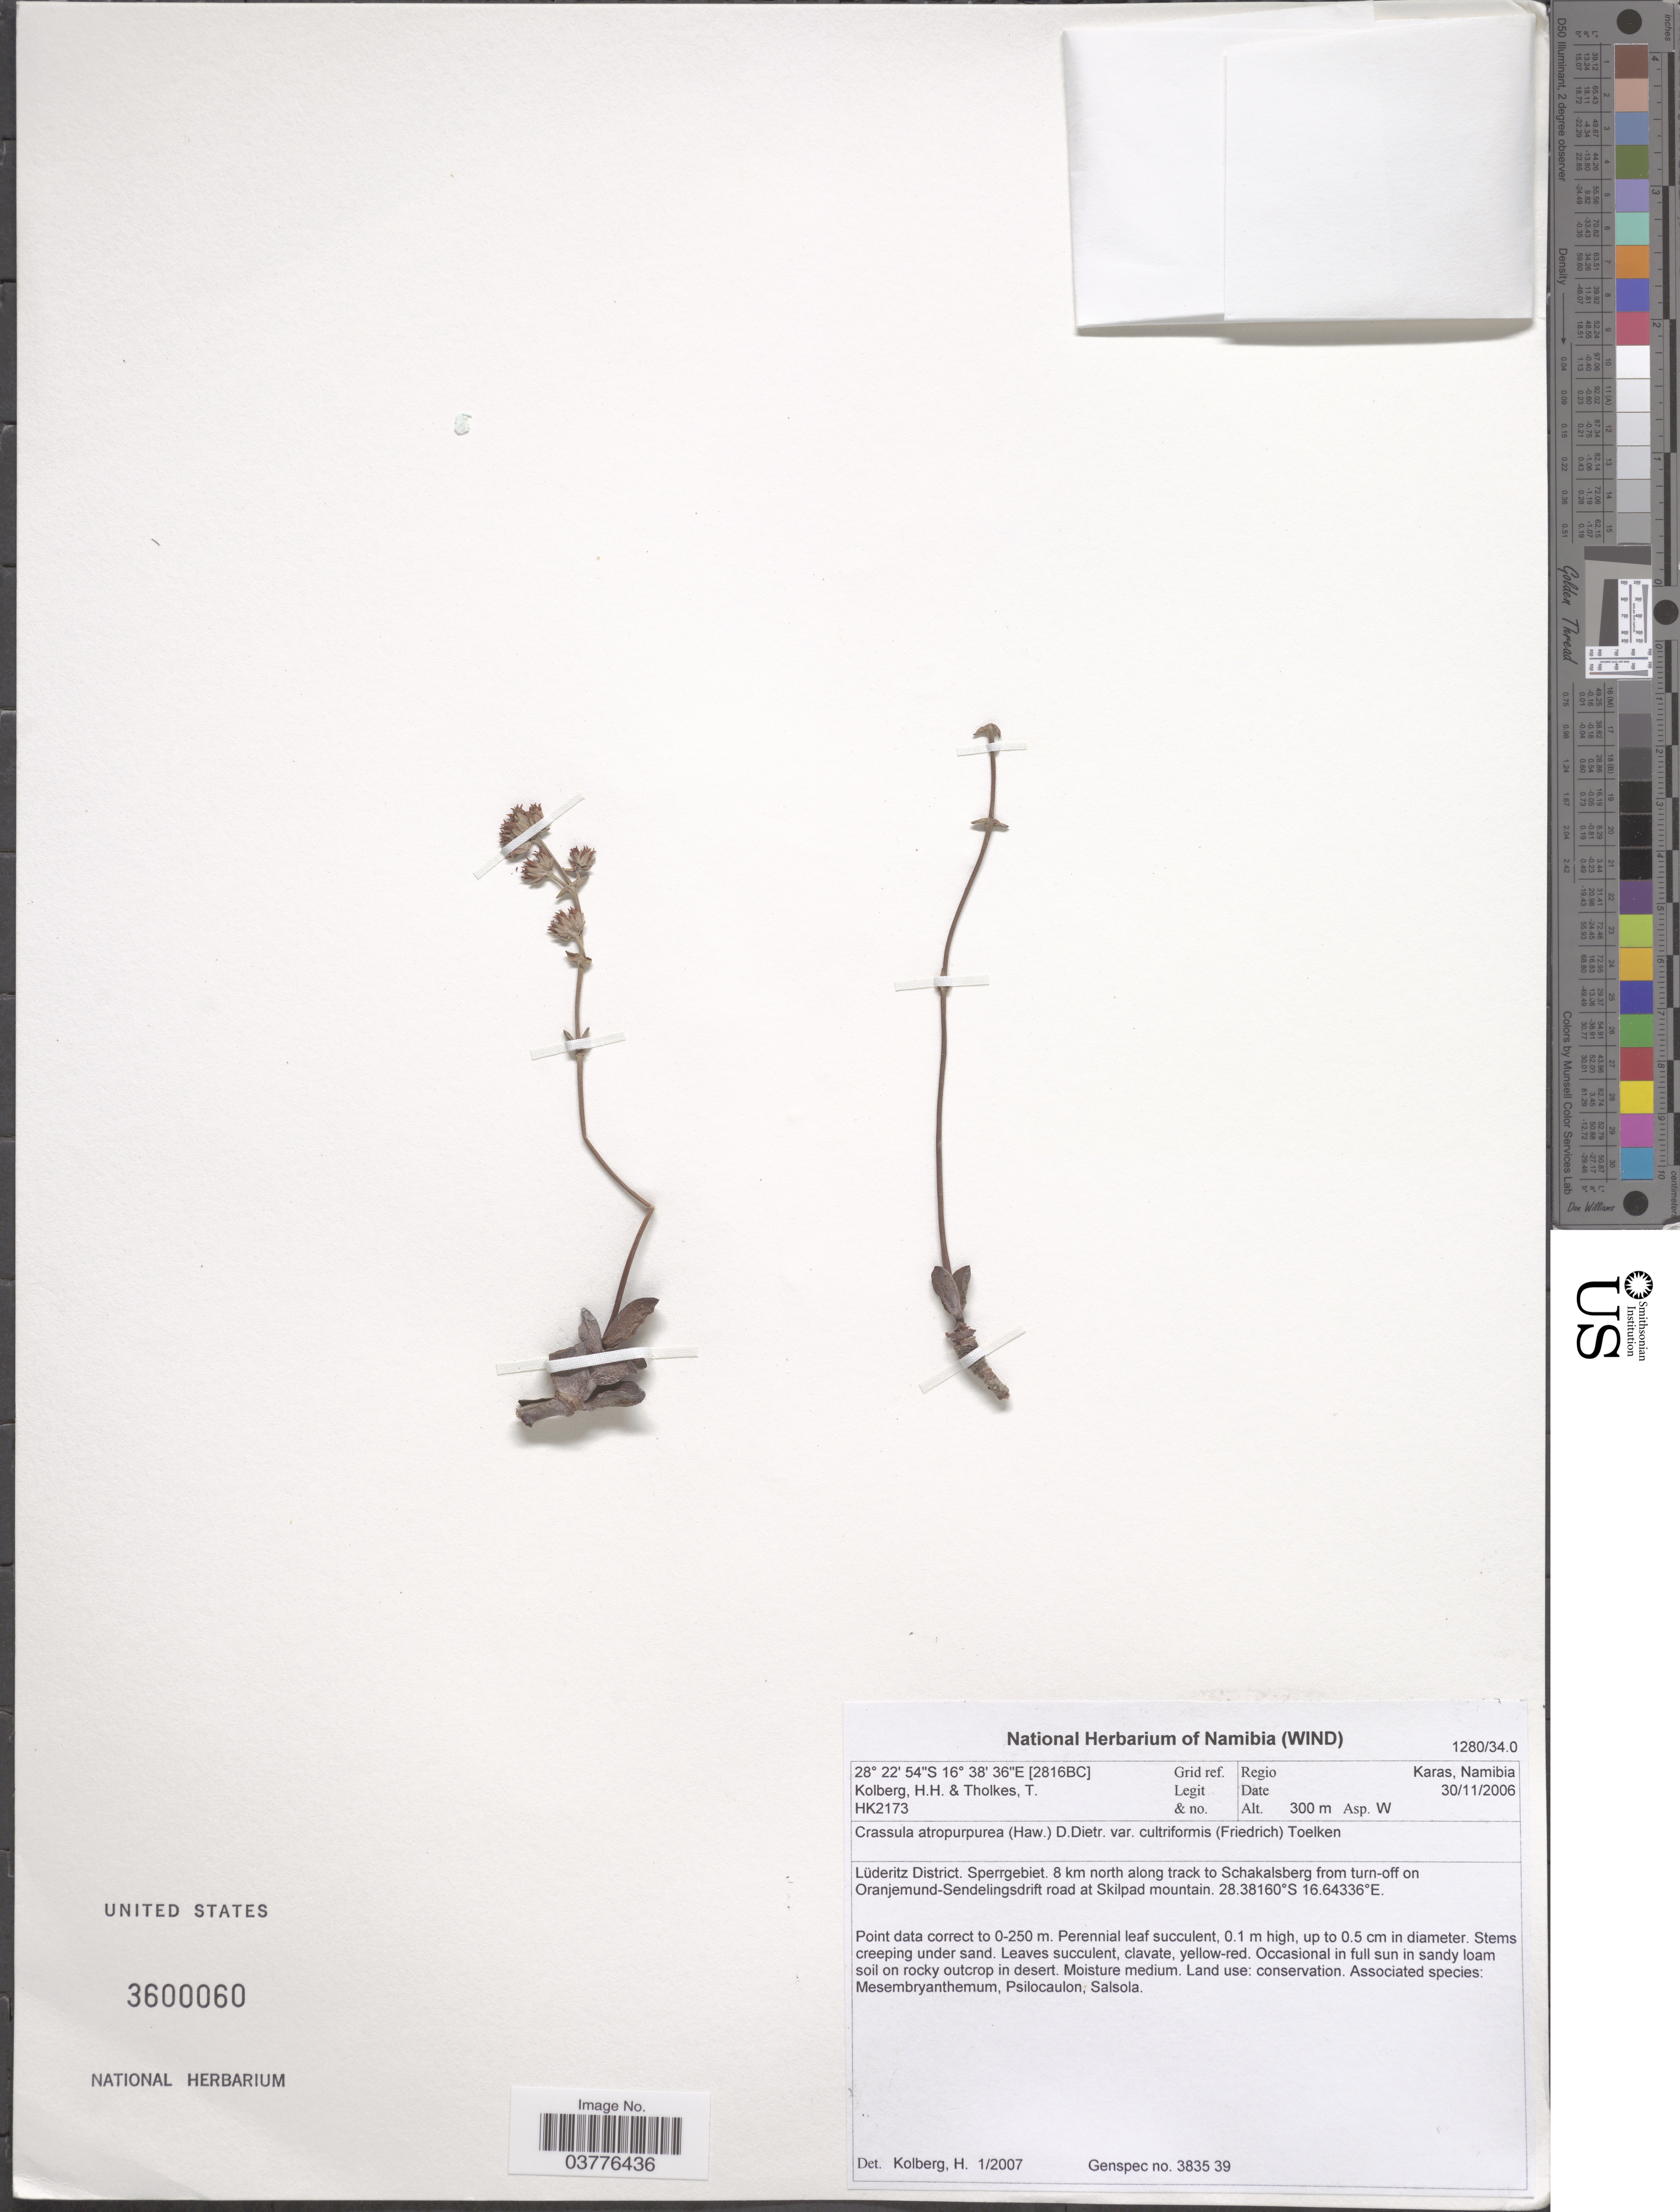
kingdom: Plantae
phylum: Tracheophyta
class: Magnoliopsida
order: Saxifragales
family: Crassulaceae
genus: Crassula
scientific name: Crassula atropurpurea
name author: D. Dietr. & Haw.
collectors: H. H. Kolberg & T. Tholkes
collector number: HK2173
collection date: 2006-11-30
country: Namibia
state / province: Karas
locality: [2816BC] Grid ref. Regio Karas. Lüderitz District. Sperrgebiet. 8 km north along track to Schakalsberg from tunr-off on Oranjemund-Sendelingsdrift road at Skilpad mountain. Aspect. W.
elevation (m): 300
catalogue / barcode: US 3600060